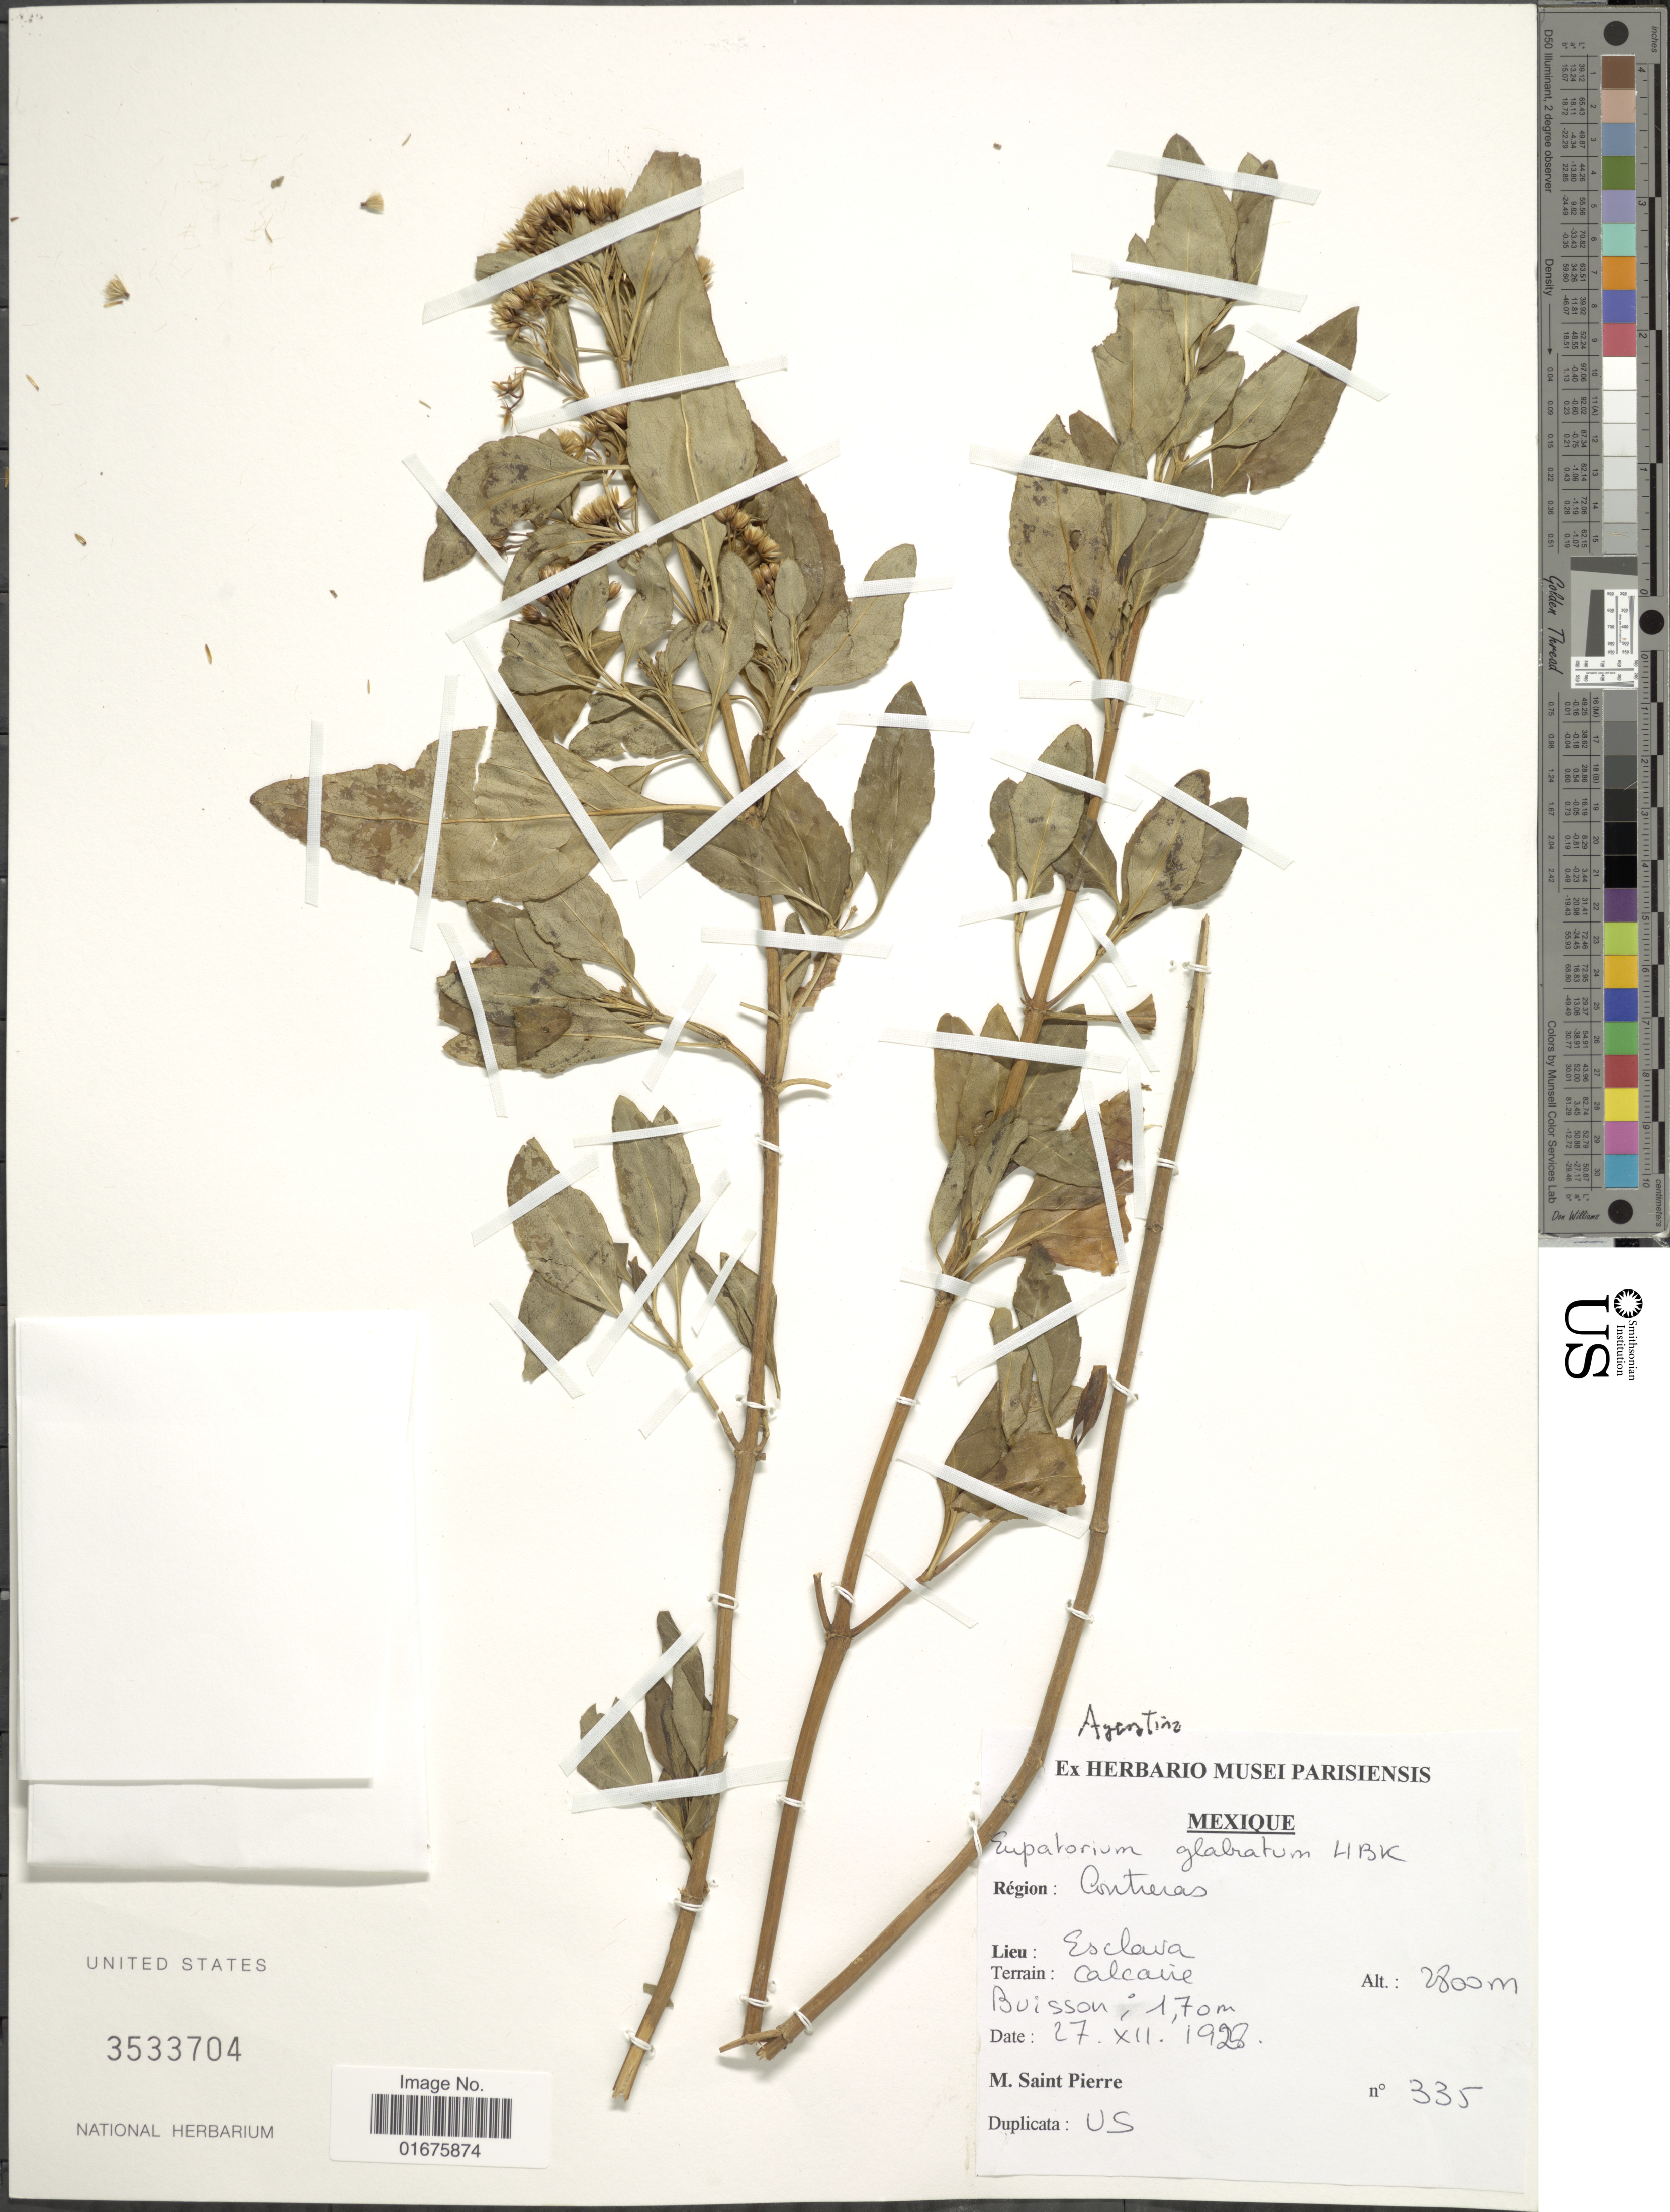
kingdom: Plantae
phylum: Tracheophyta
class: Magnoliopsida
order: Asterales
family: Asteraceae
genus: Ageratina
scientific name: Ageratina glabrata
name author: (Kunth) R.M. King & H. Rob.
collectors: M. Saint-Pierre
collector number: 335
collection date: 1928-12-27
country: Mexico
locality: Région: Contreras, Lieu: Esclava, Terrain: Calcaine, Buisson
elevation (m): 2800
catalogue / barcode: US 3533704